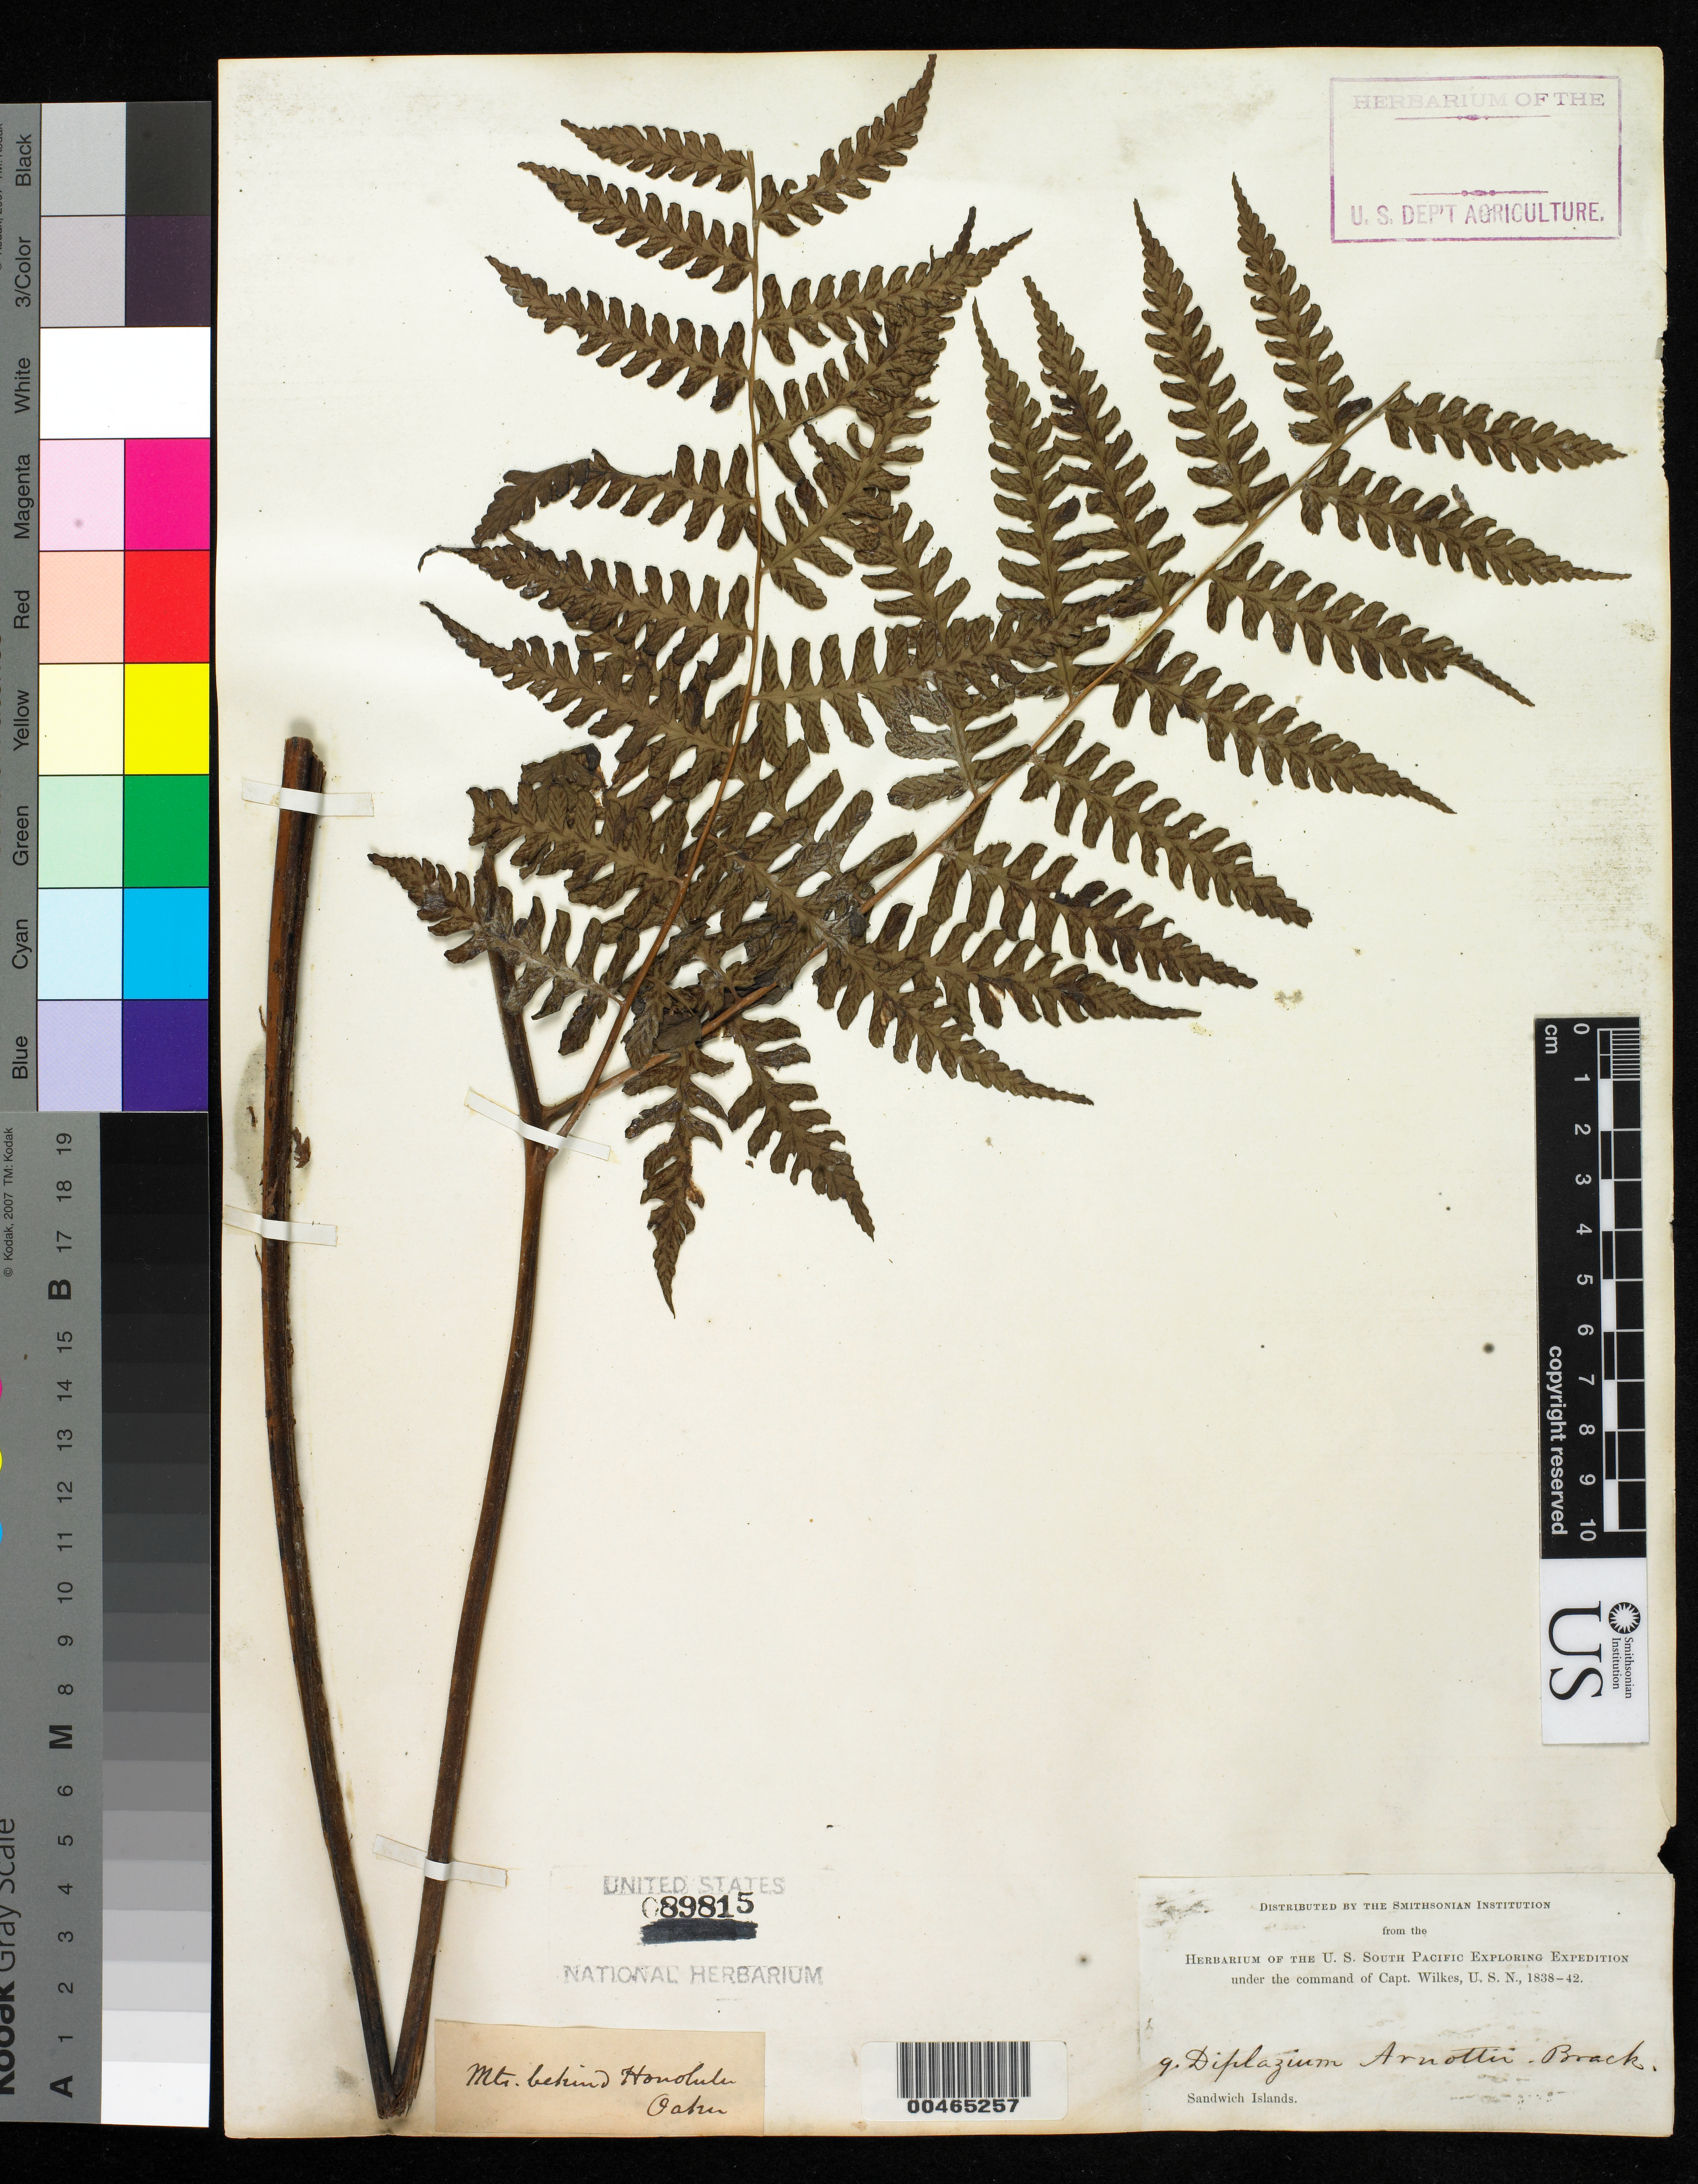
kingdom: Plantae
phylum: Tracheophyta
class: Polypodiopsida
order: Polypodiales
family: Athyriaceae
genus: Diplazium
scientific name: Diplazium arnottii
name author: Brack.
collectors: Wilkes Explor. Exped.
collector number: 9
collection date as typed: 1838 to -- --- 1842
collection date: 1838/1842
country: United States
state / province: Hawaii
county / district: Honolulu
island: Oahu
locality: Sandwich Islands, mts. behind, Honolulu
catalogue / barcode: US 89815